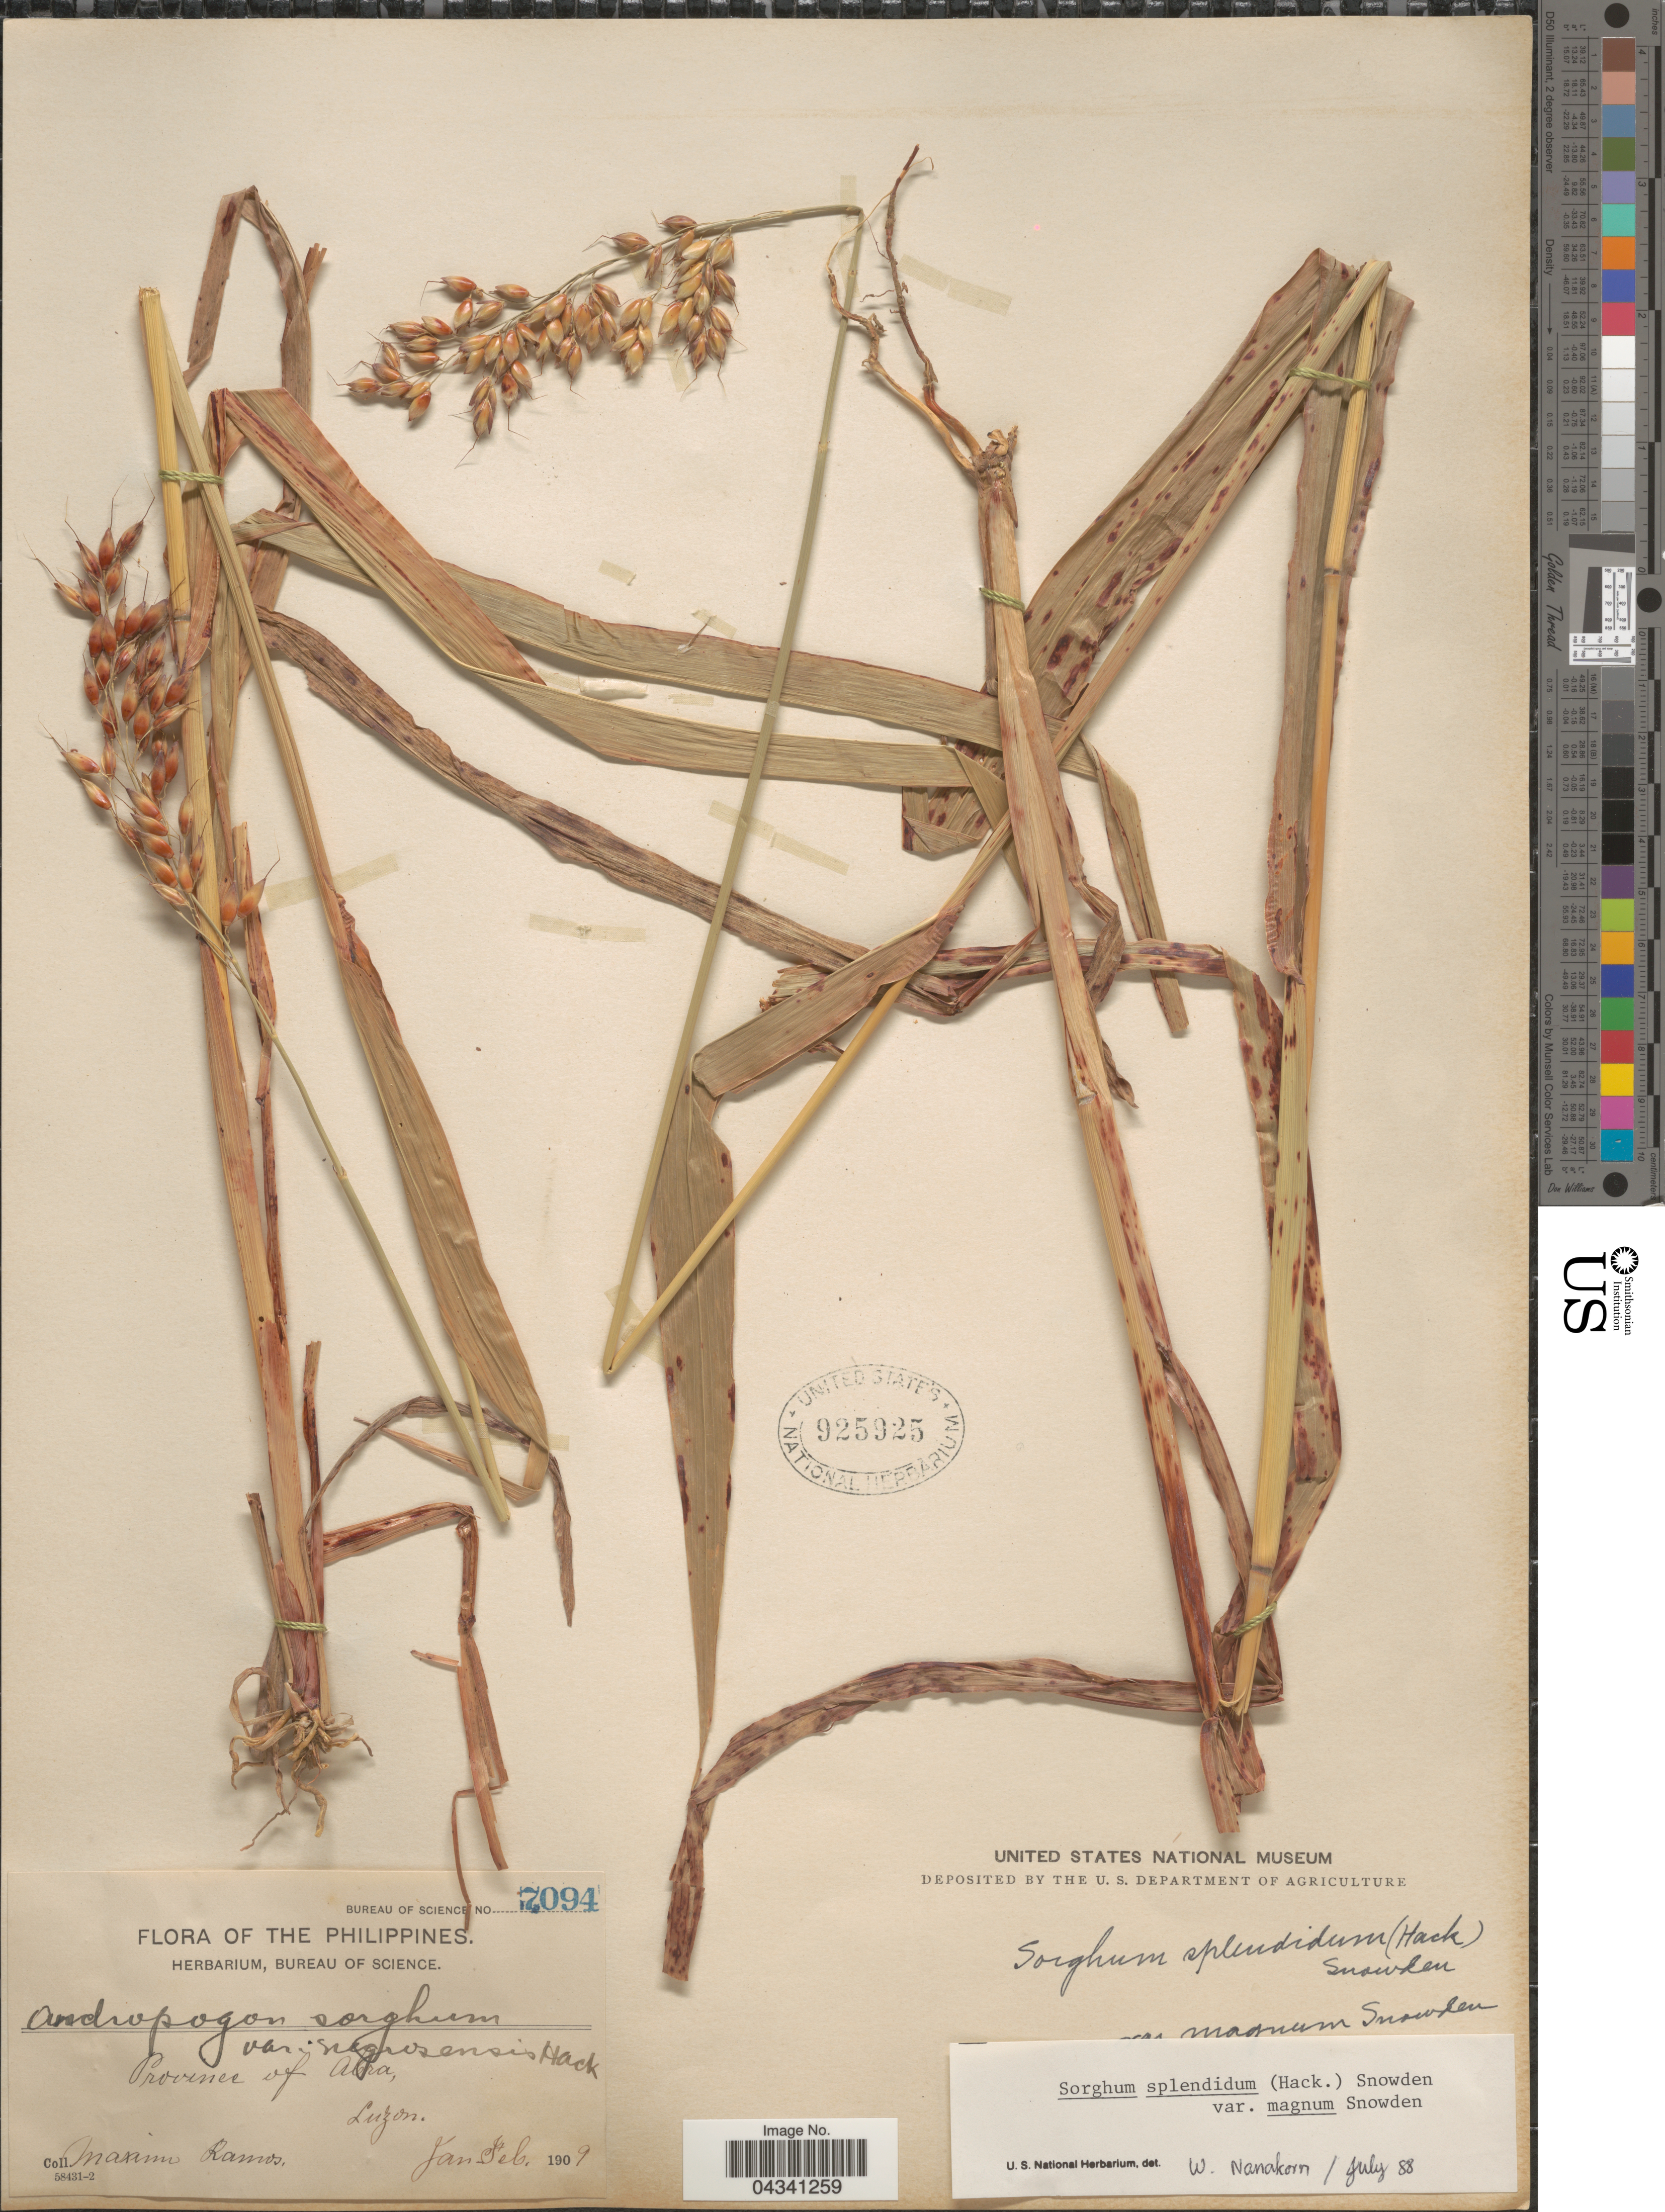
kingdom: Plantae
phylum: Tracheophyta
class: Liliopsida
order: Poales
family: Poaceae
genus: Sorghum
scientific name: Sorghum bicolor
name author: (L.) Moench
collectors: M. Ramos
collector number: Bureau of Science 7094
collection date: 1909-01/1909-02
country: Philippines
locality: Province of Abra, Luzon.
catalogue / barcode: US 925925